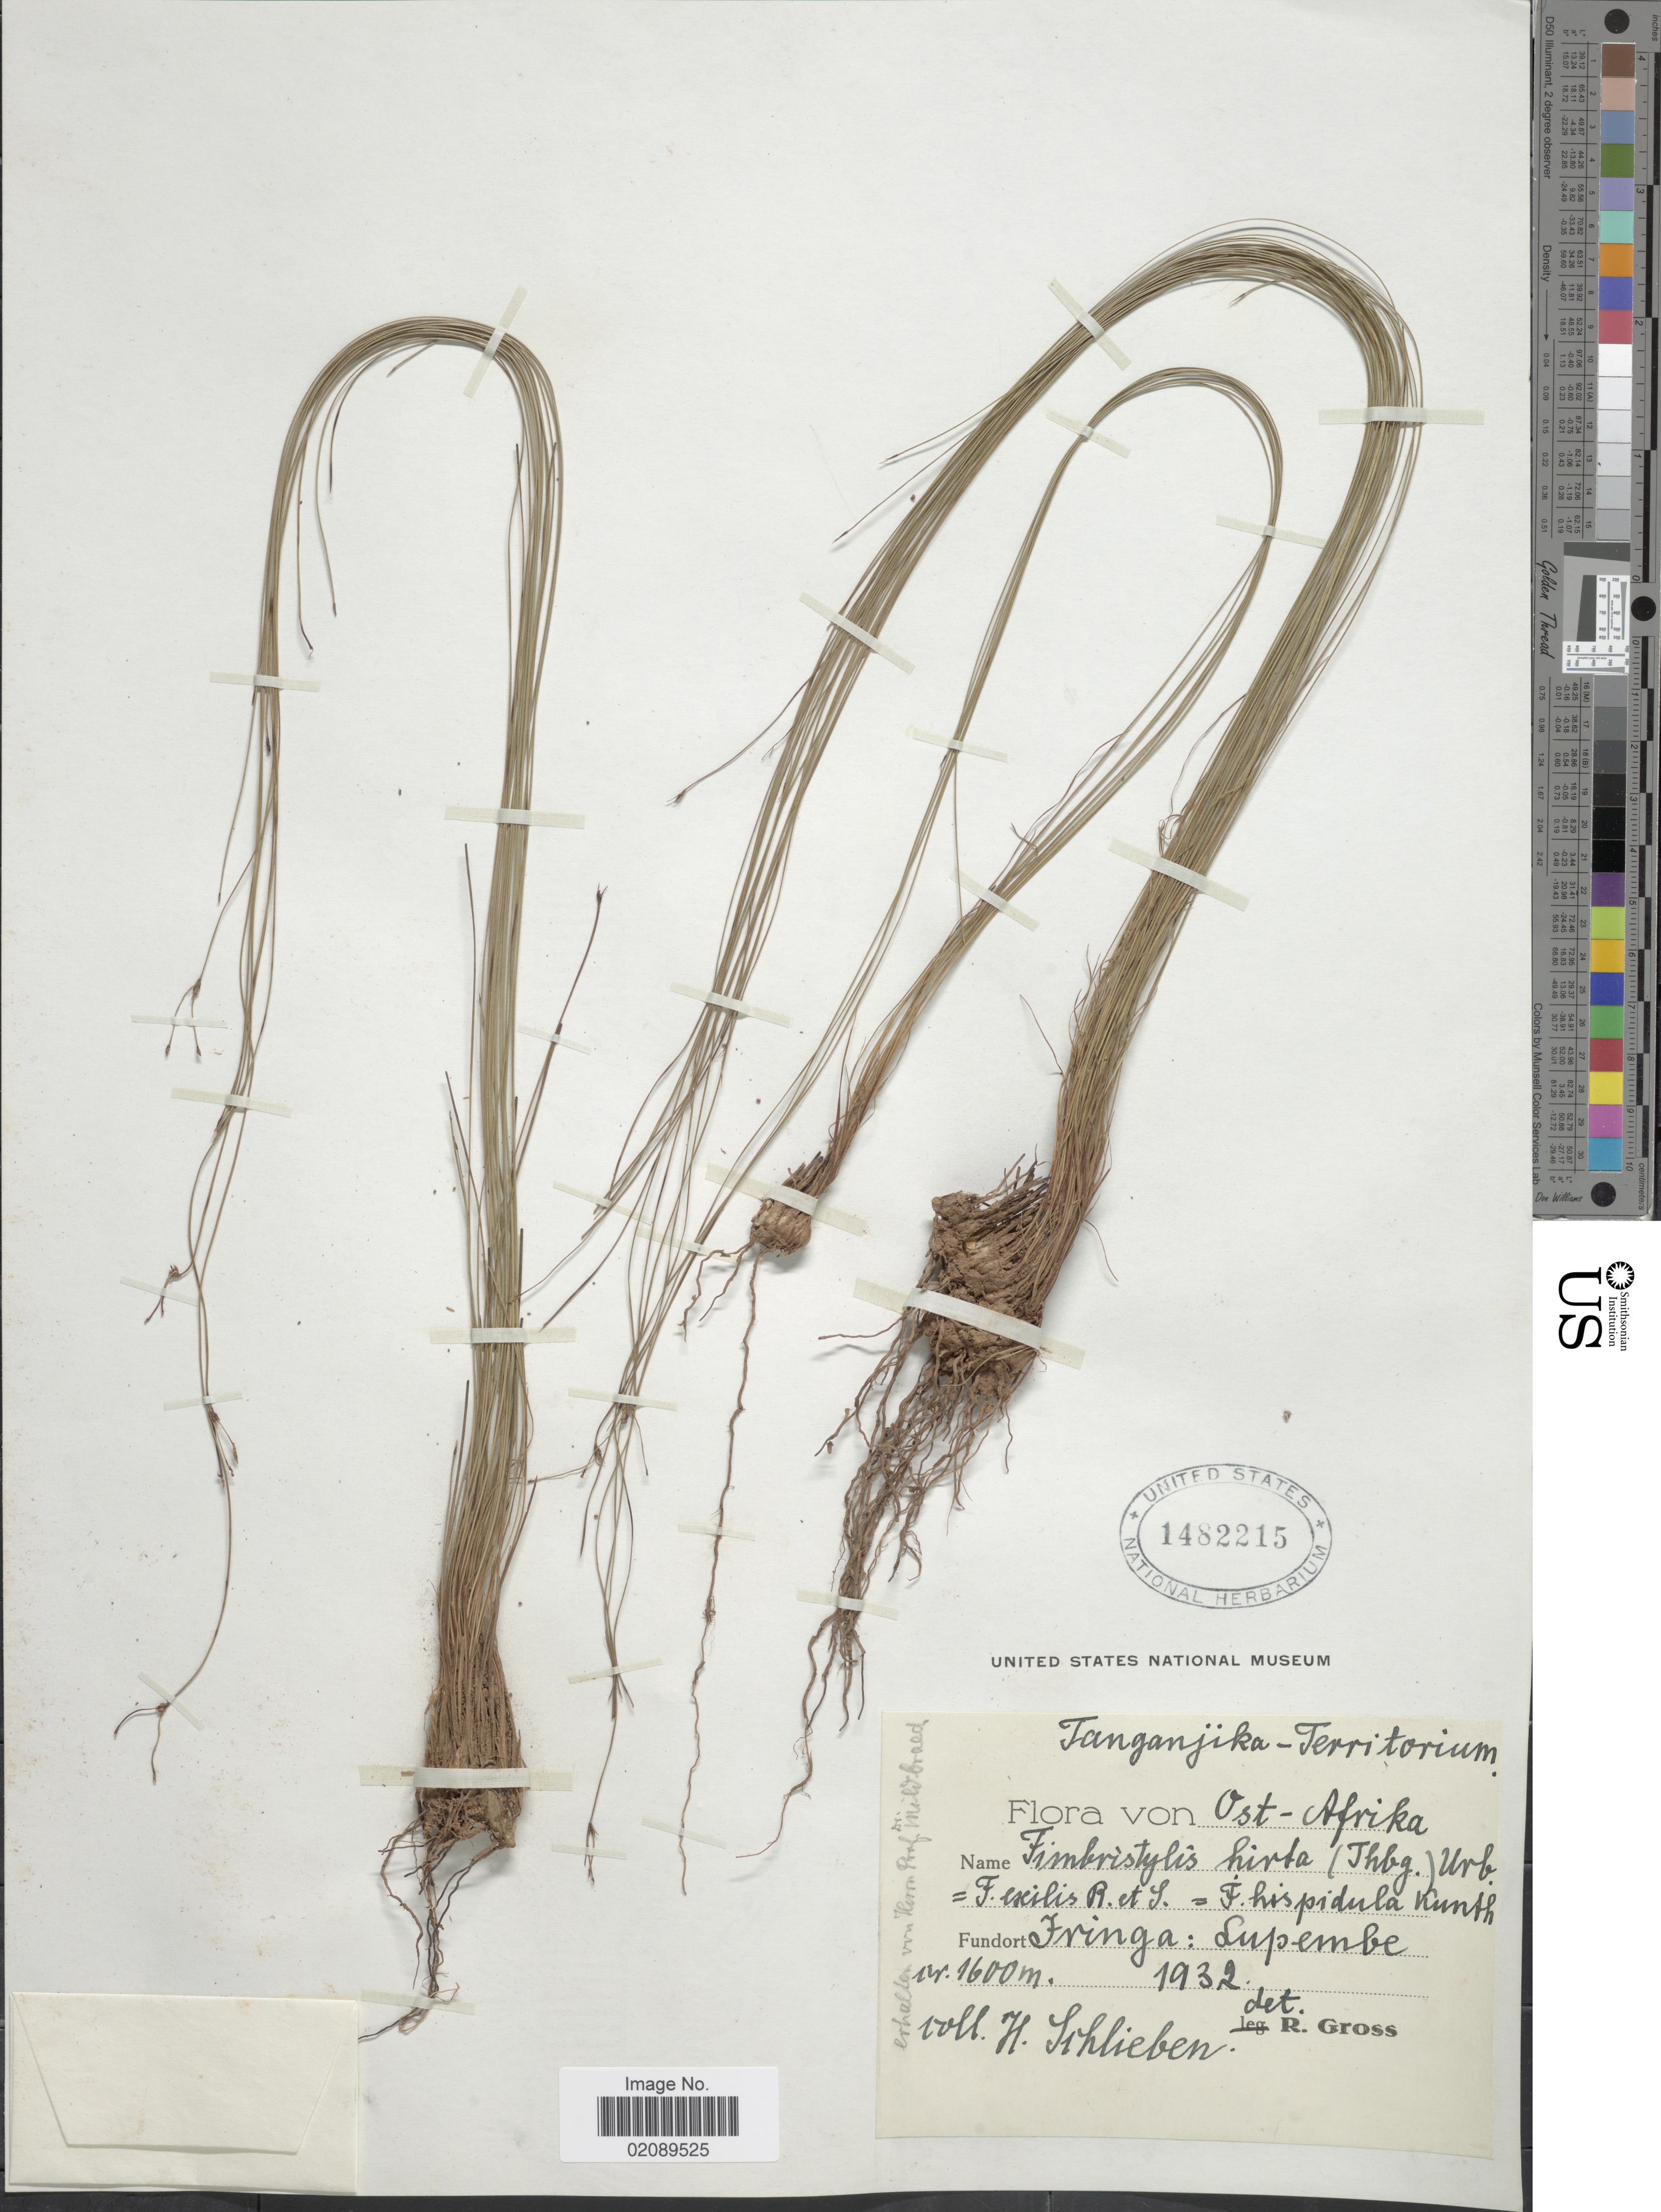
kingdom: Plantae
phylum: Tracheophyta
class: Liliopsida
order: Poales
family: Cyperaceae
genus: Bulbostylis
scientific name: Bulbostylis sp.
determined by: Strong, Mark T., (BOT), Smithsonian Institution - National Museum of Natural History (UNITED STATES)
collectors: H. J. Schlieben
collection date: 1932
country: Tanzania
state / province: Iringa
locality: Ost-Afrika, Fundort IringaL Supembe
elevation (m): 1600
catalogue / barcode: US 1482215